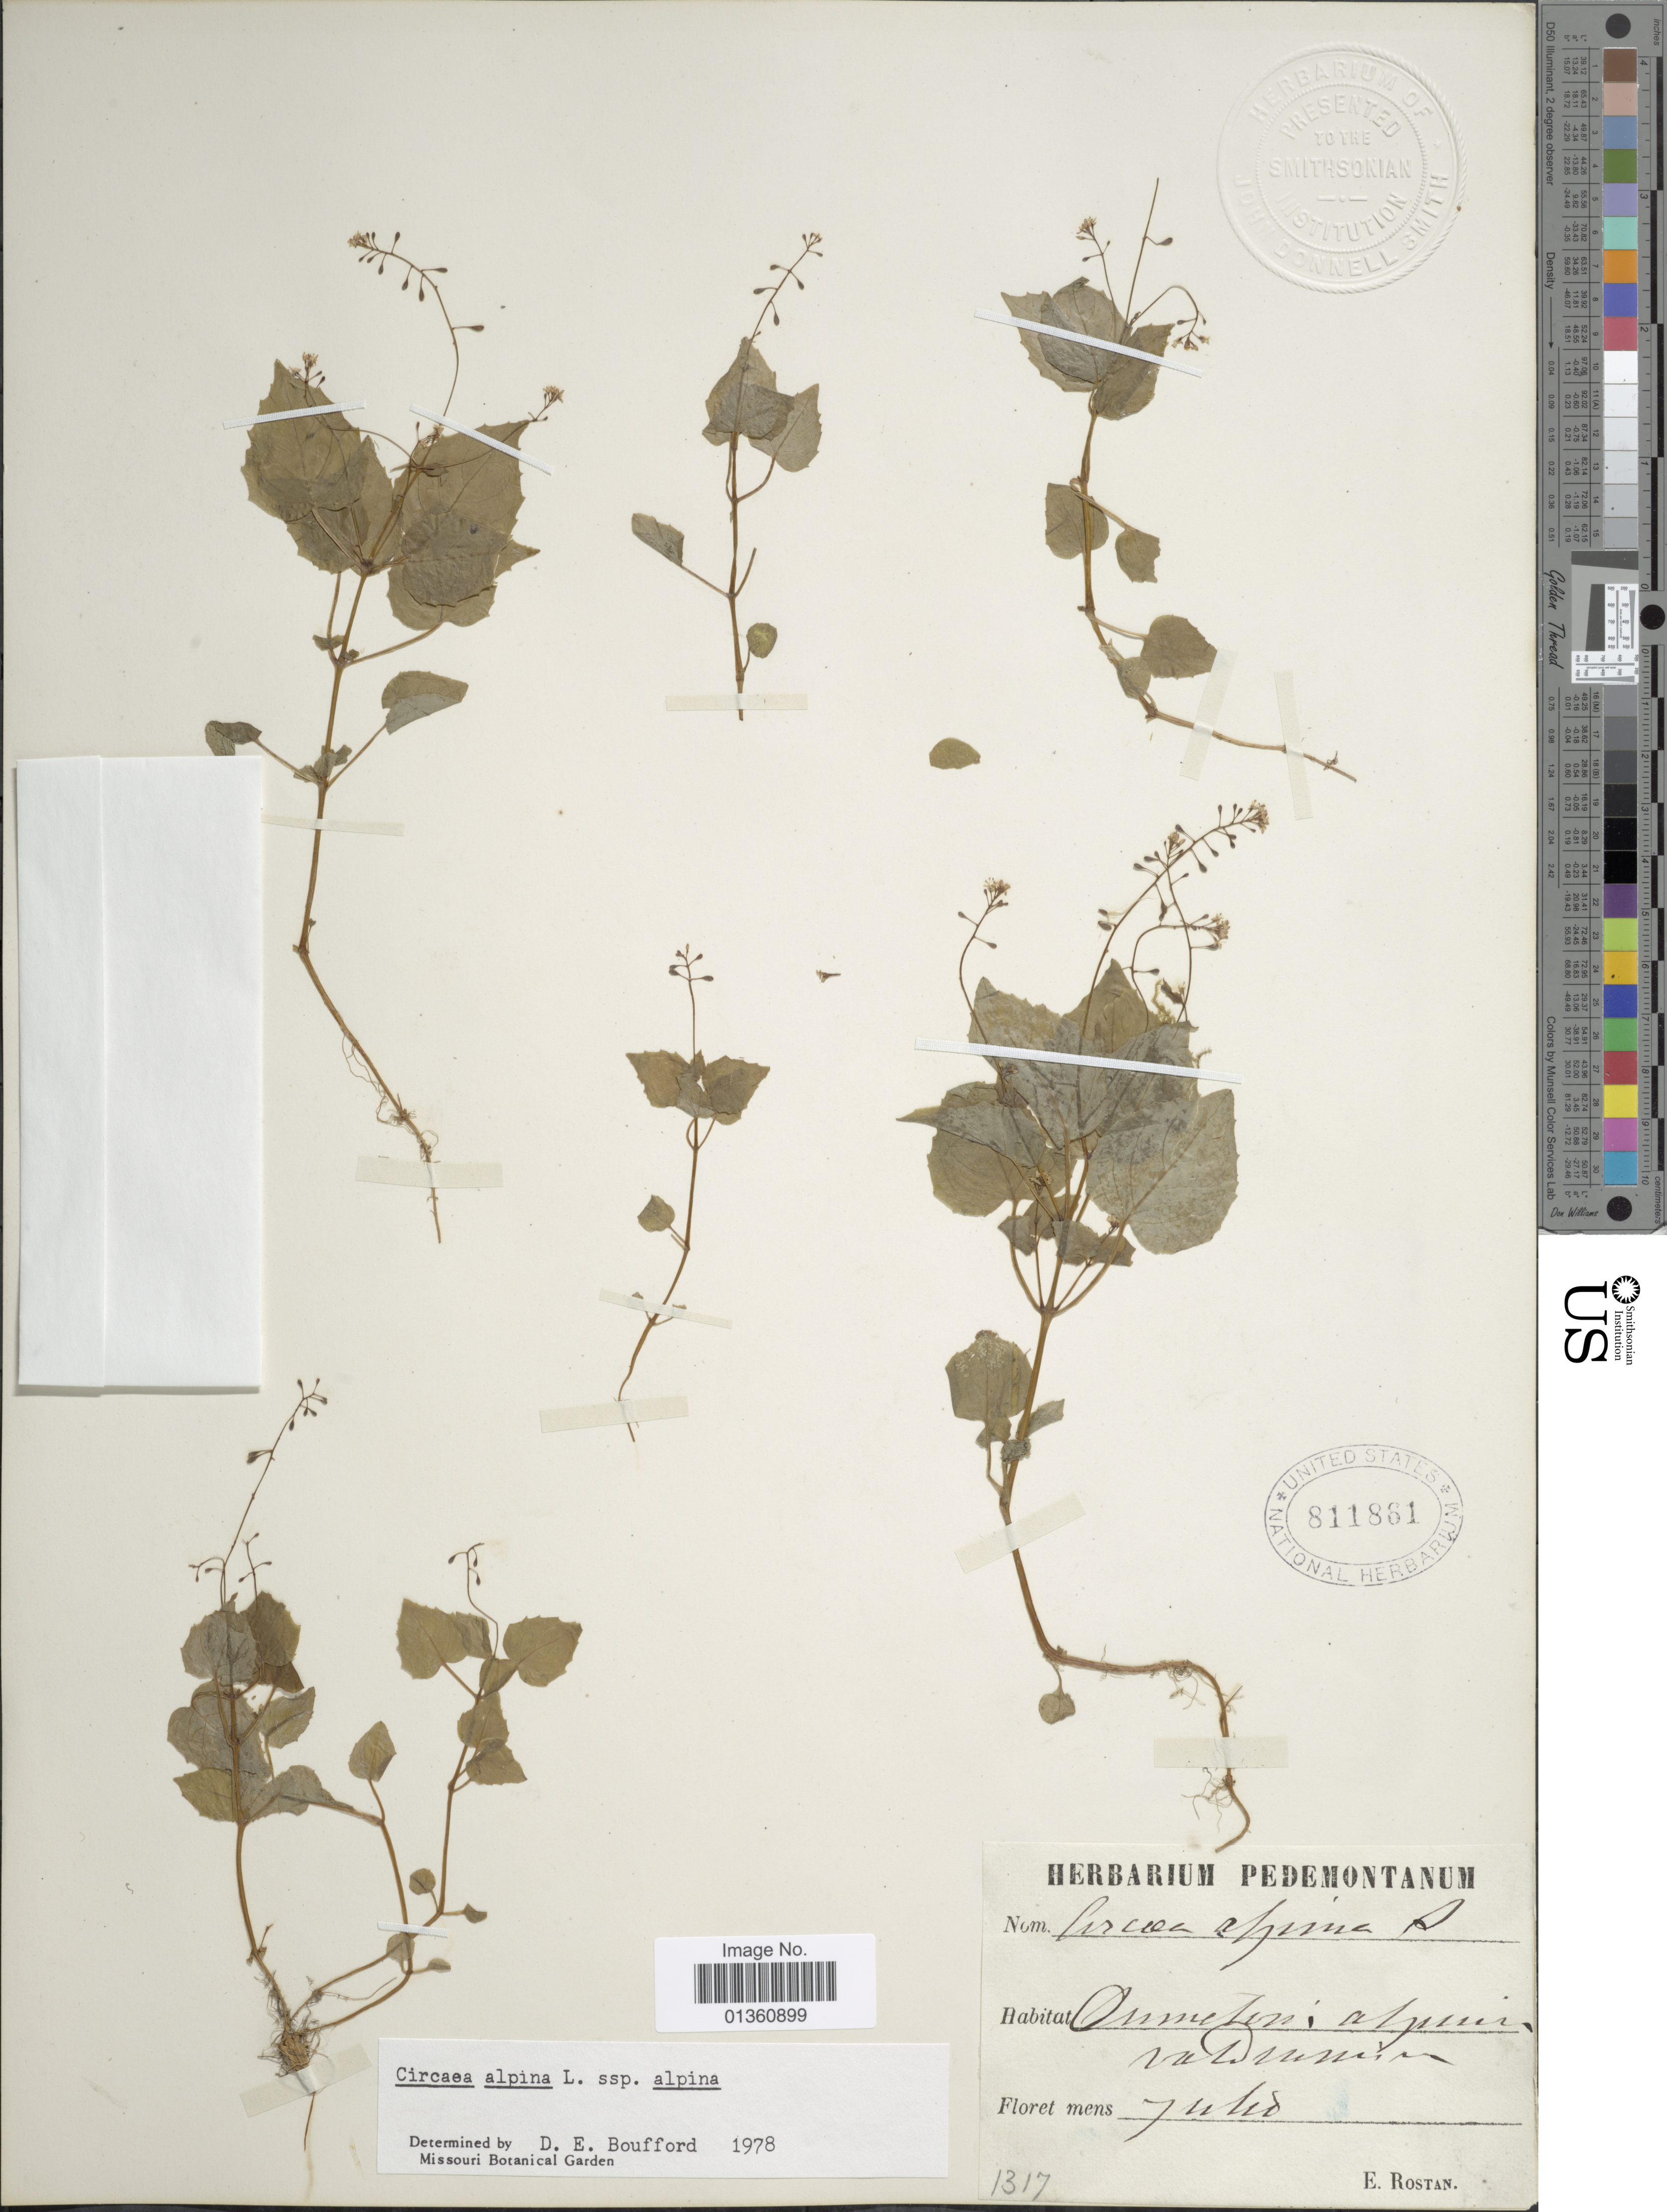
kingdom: Plantae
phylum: Tracheophyta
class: Magnoliopsida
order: Myrtales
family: Onagraceae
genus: Circaea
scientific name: Circaea alpina subsp. alpina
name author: L.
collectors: E. Rostan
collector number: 1317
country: Italy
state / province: Piedmont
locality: Anmetori alpinus [illegible text][interpreted]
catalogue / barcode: US 811861